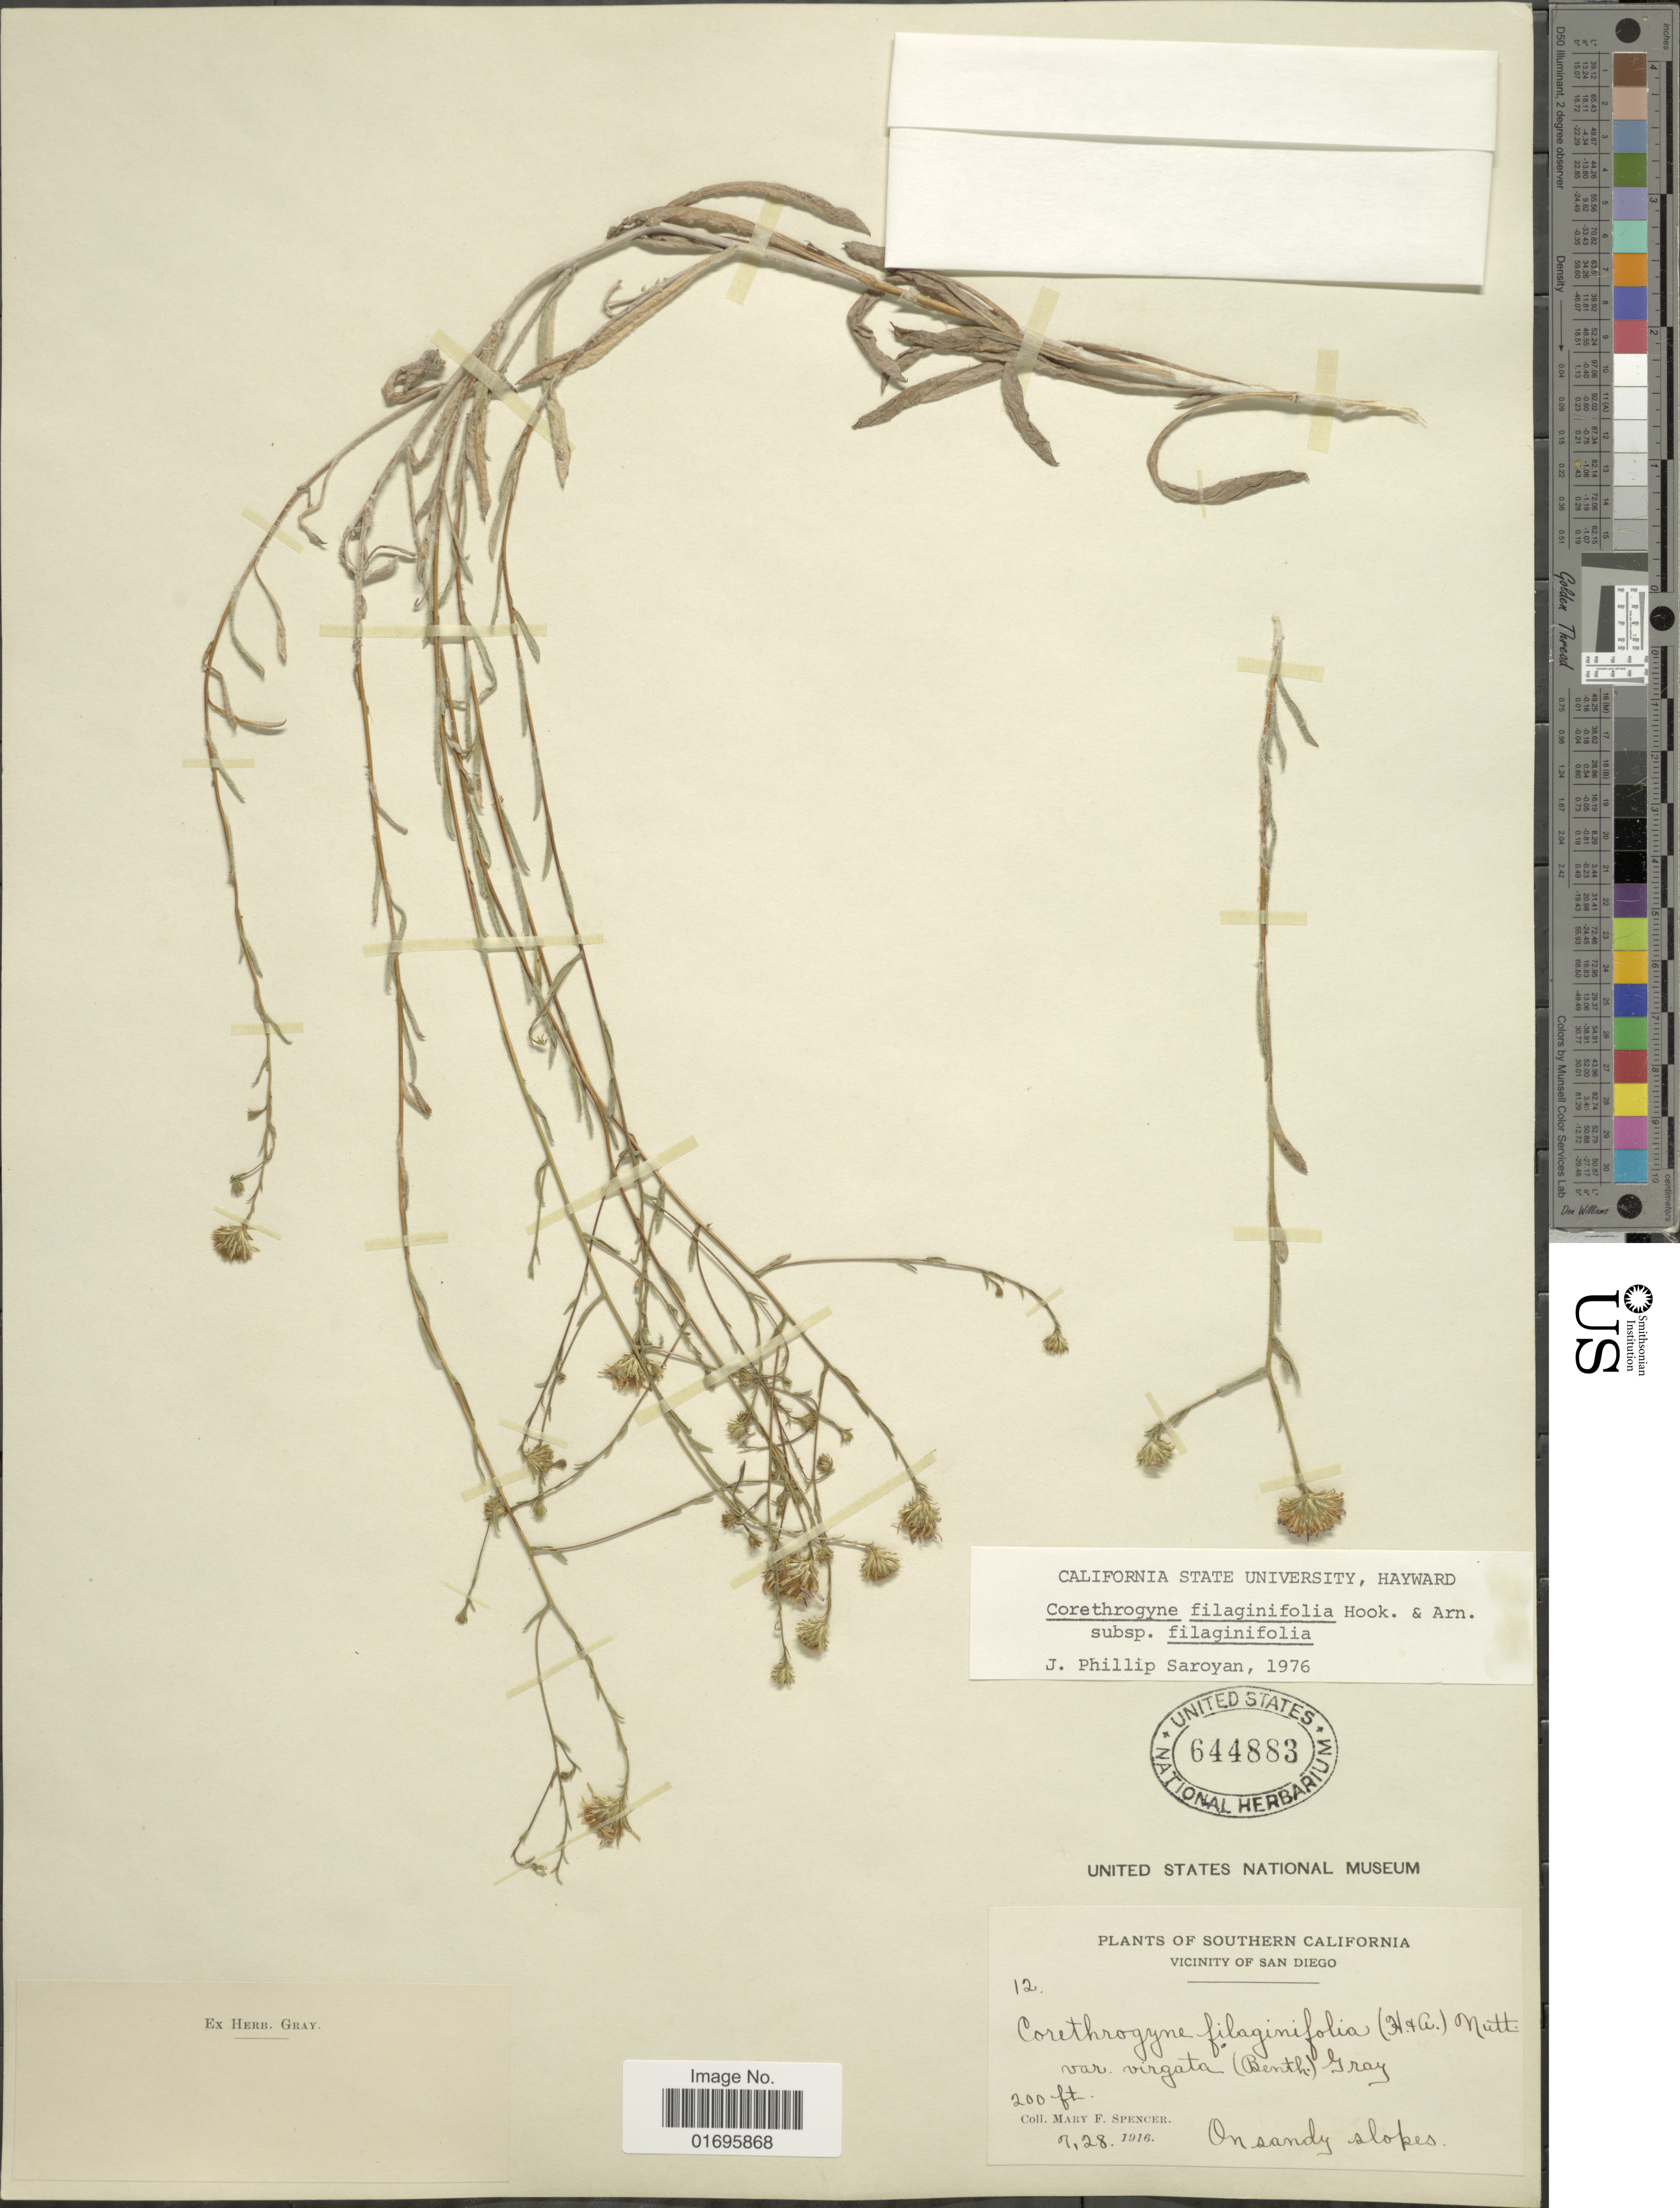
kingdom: Plantae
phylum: Tracheophyta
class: Magnoliopsida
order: Asterales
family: Asteraceae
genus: Corethrogyne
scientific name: Corethrogyne filaginifolia var. filaginifolia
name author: (Hook.) Nutt.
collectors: M. Spencer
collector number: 12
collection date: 1916-07-28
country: United States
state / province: California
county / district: San Diego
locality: Southern California. Vicinity of San Diego.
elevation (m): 61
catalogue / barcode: US 644883